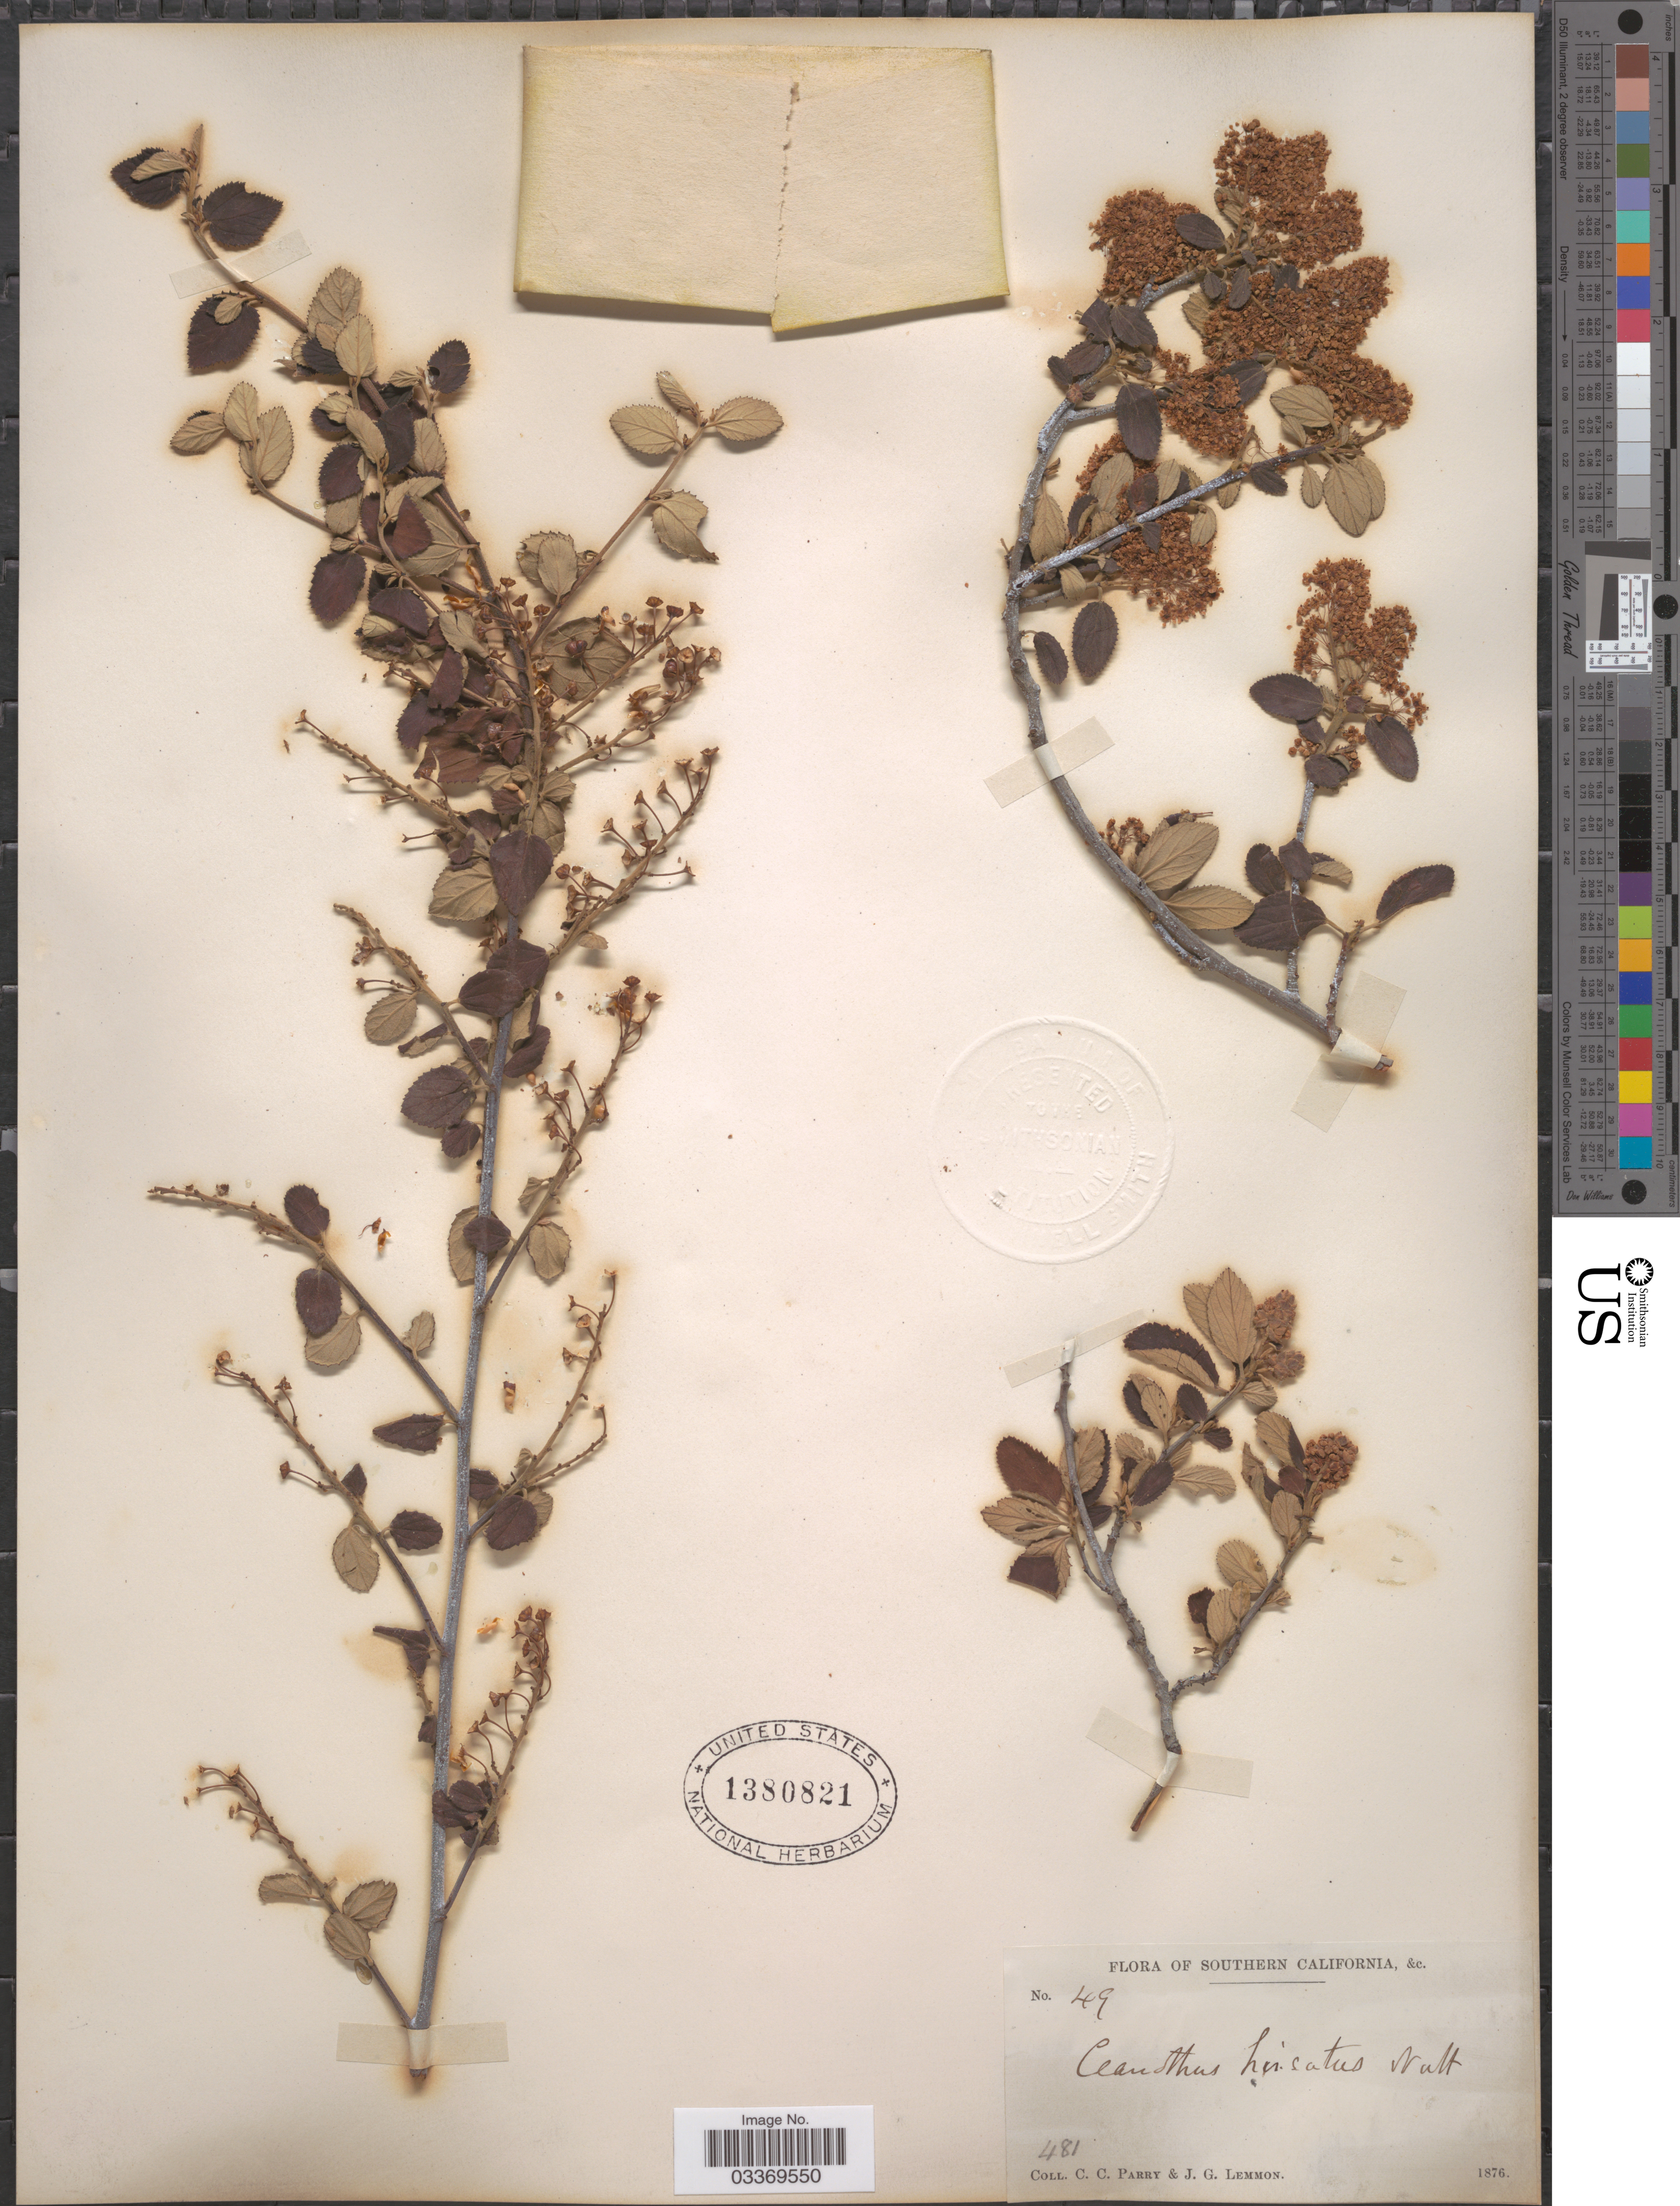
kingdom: Plantae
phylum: Tracheophyta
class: Magnoliopsida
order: Rosales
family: Rhamnaceae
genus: Ceanothus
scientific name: Ceanothus hirsutus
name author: Nutt.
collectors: C. C. Parry & J. Lemmon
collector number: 49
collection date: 1876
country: United States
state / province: California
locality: Southern California, &c.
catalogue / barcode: US 1380821